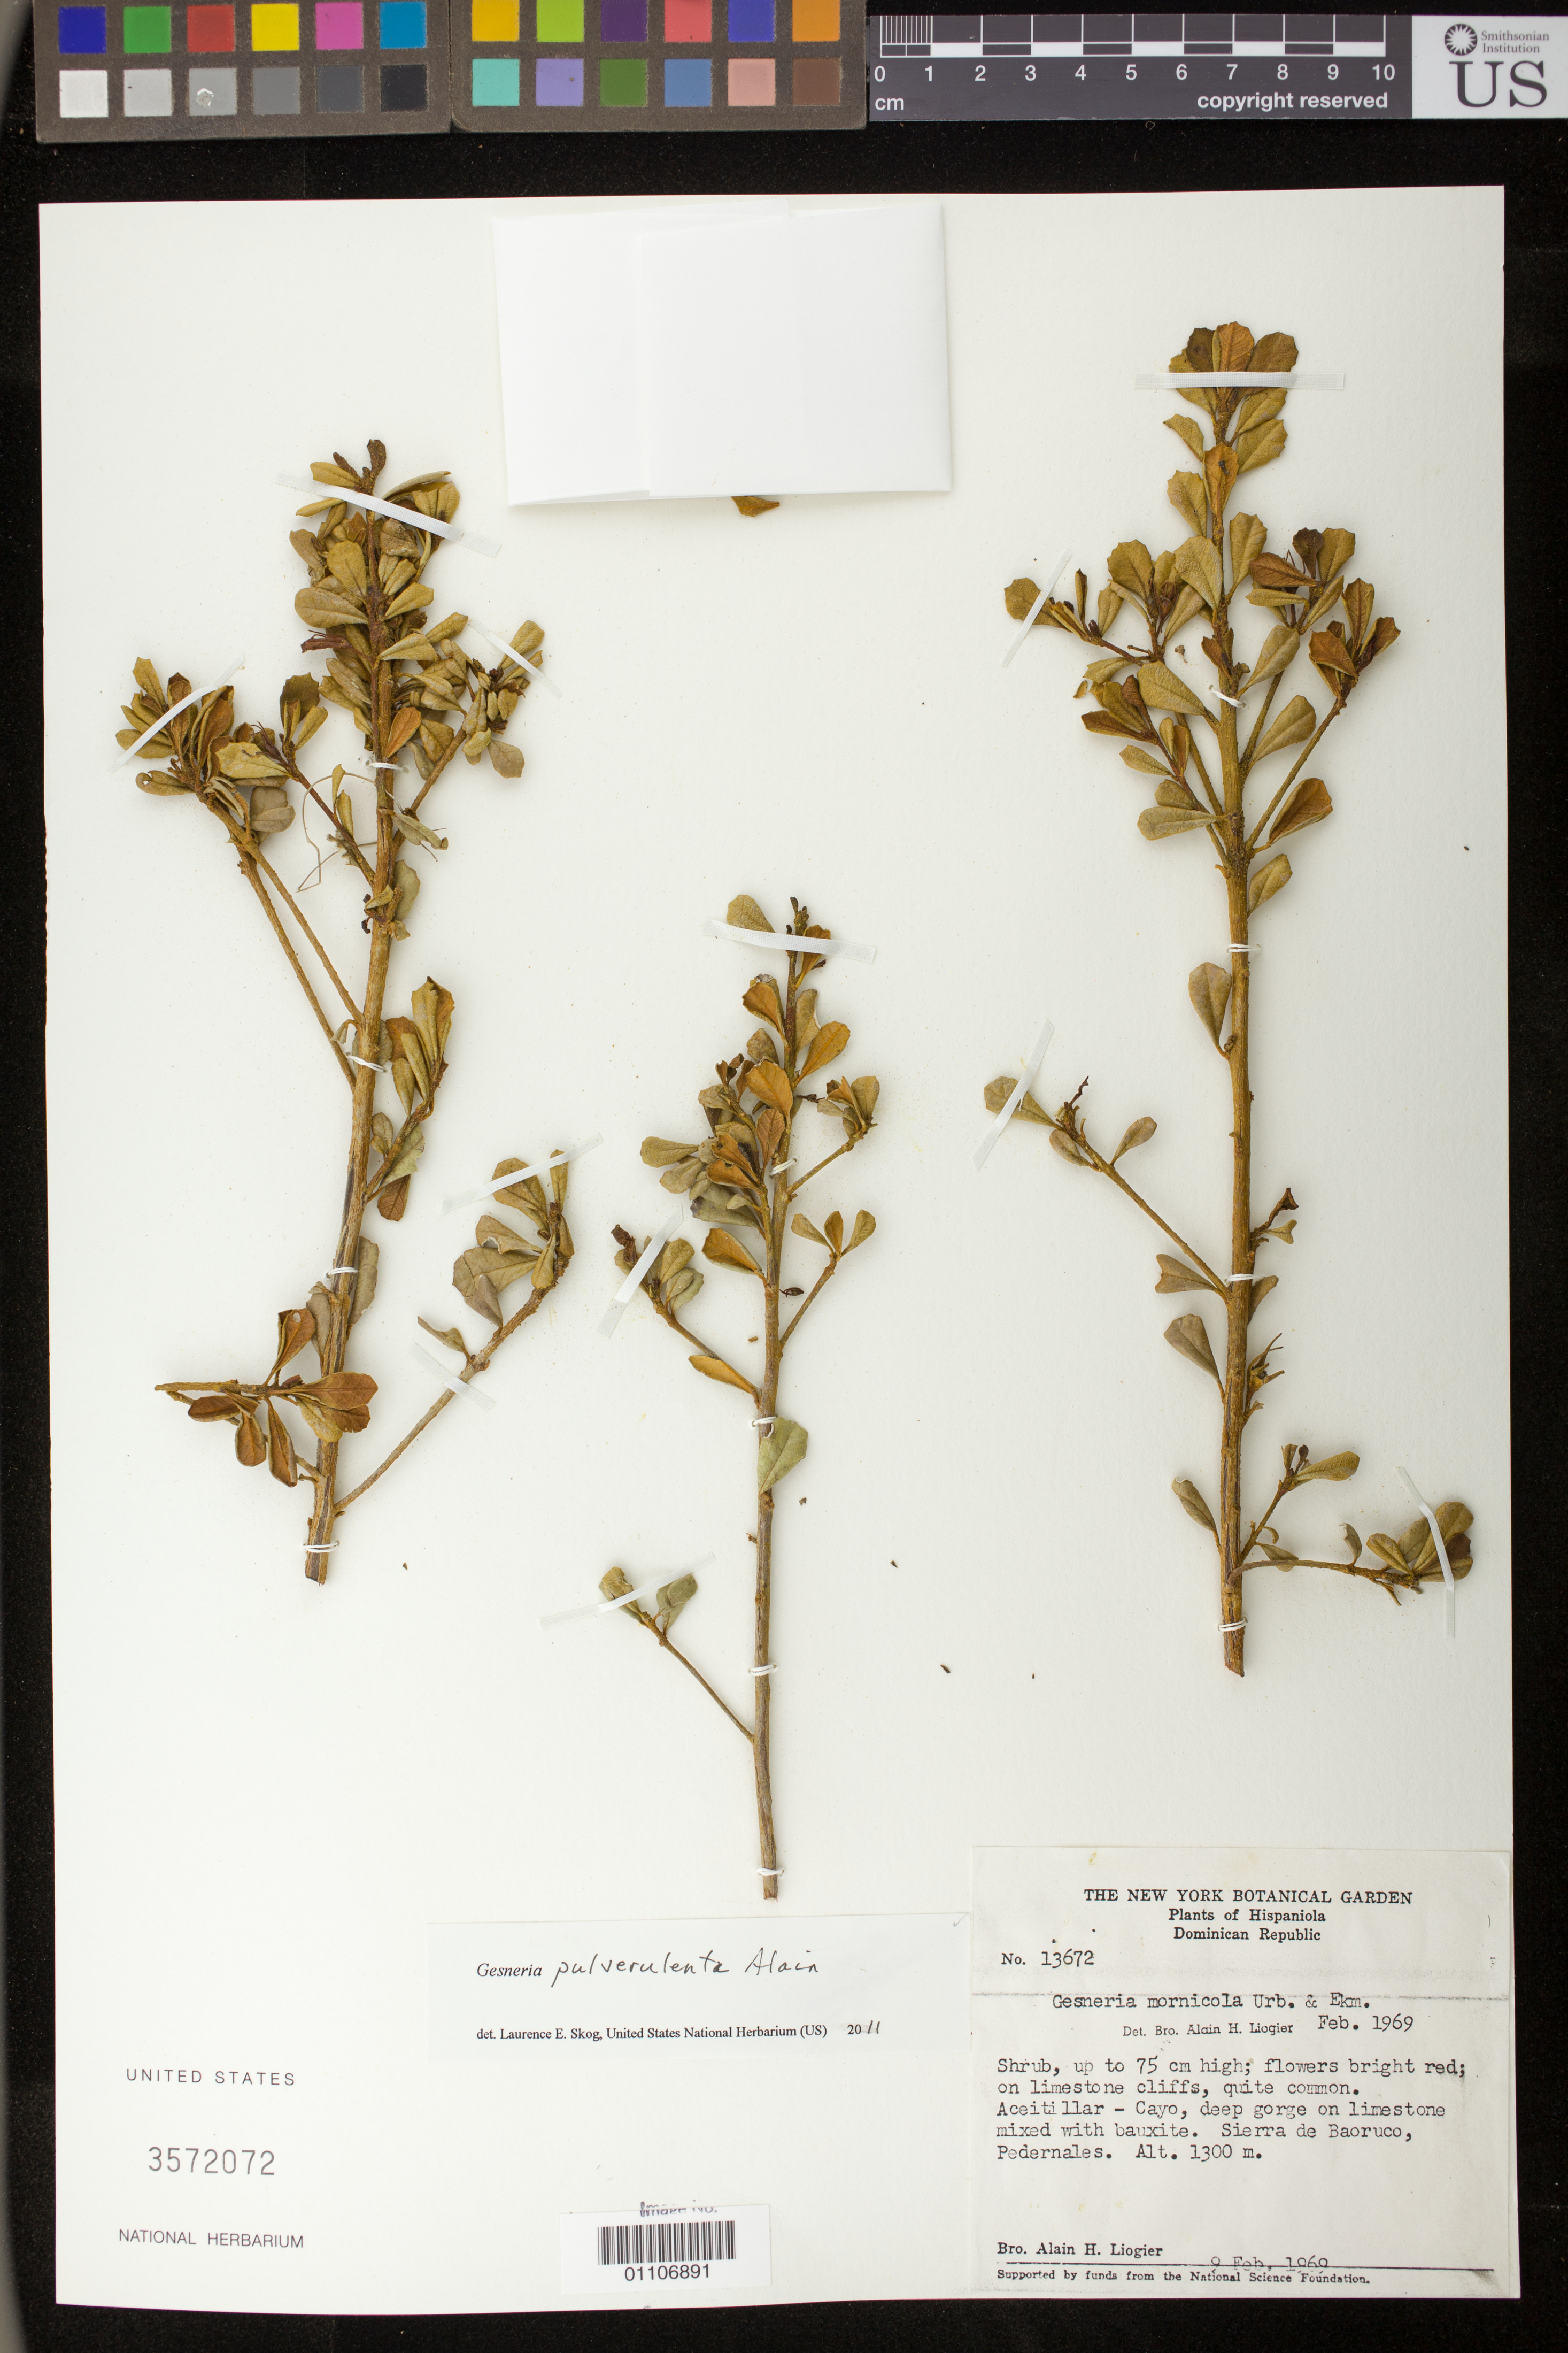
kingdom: Plantae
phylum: Tracheophyta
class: Magnoliopsida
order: Lamiales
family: Gesneriaceae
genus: Gesneria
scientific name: Gesneria pulverulenta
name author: Alain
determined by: Skog, Laurence E.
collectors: A. H. Liogier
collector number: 13672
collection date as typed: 09 Feb 1969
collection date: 1969-02-09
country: Dominican Republic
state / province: Pedernales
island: Hispaniola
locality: Aceitillar - Cayo, Sierra de Baoruco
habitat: Deep gorge on limestone mixed with bauxite; on limestone cliffs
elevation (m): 1300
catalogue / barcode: US 3572072